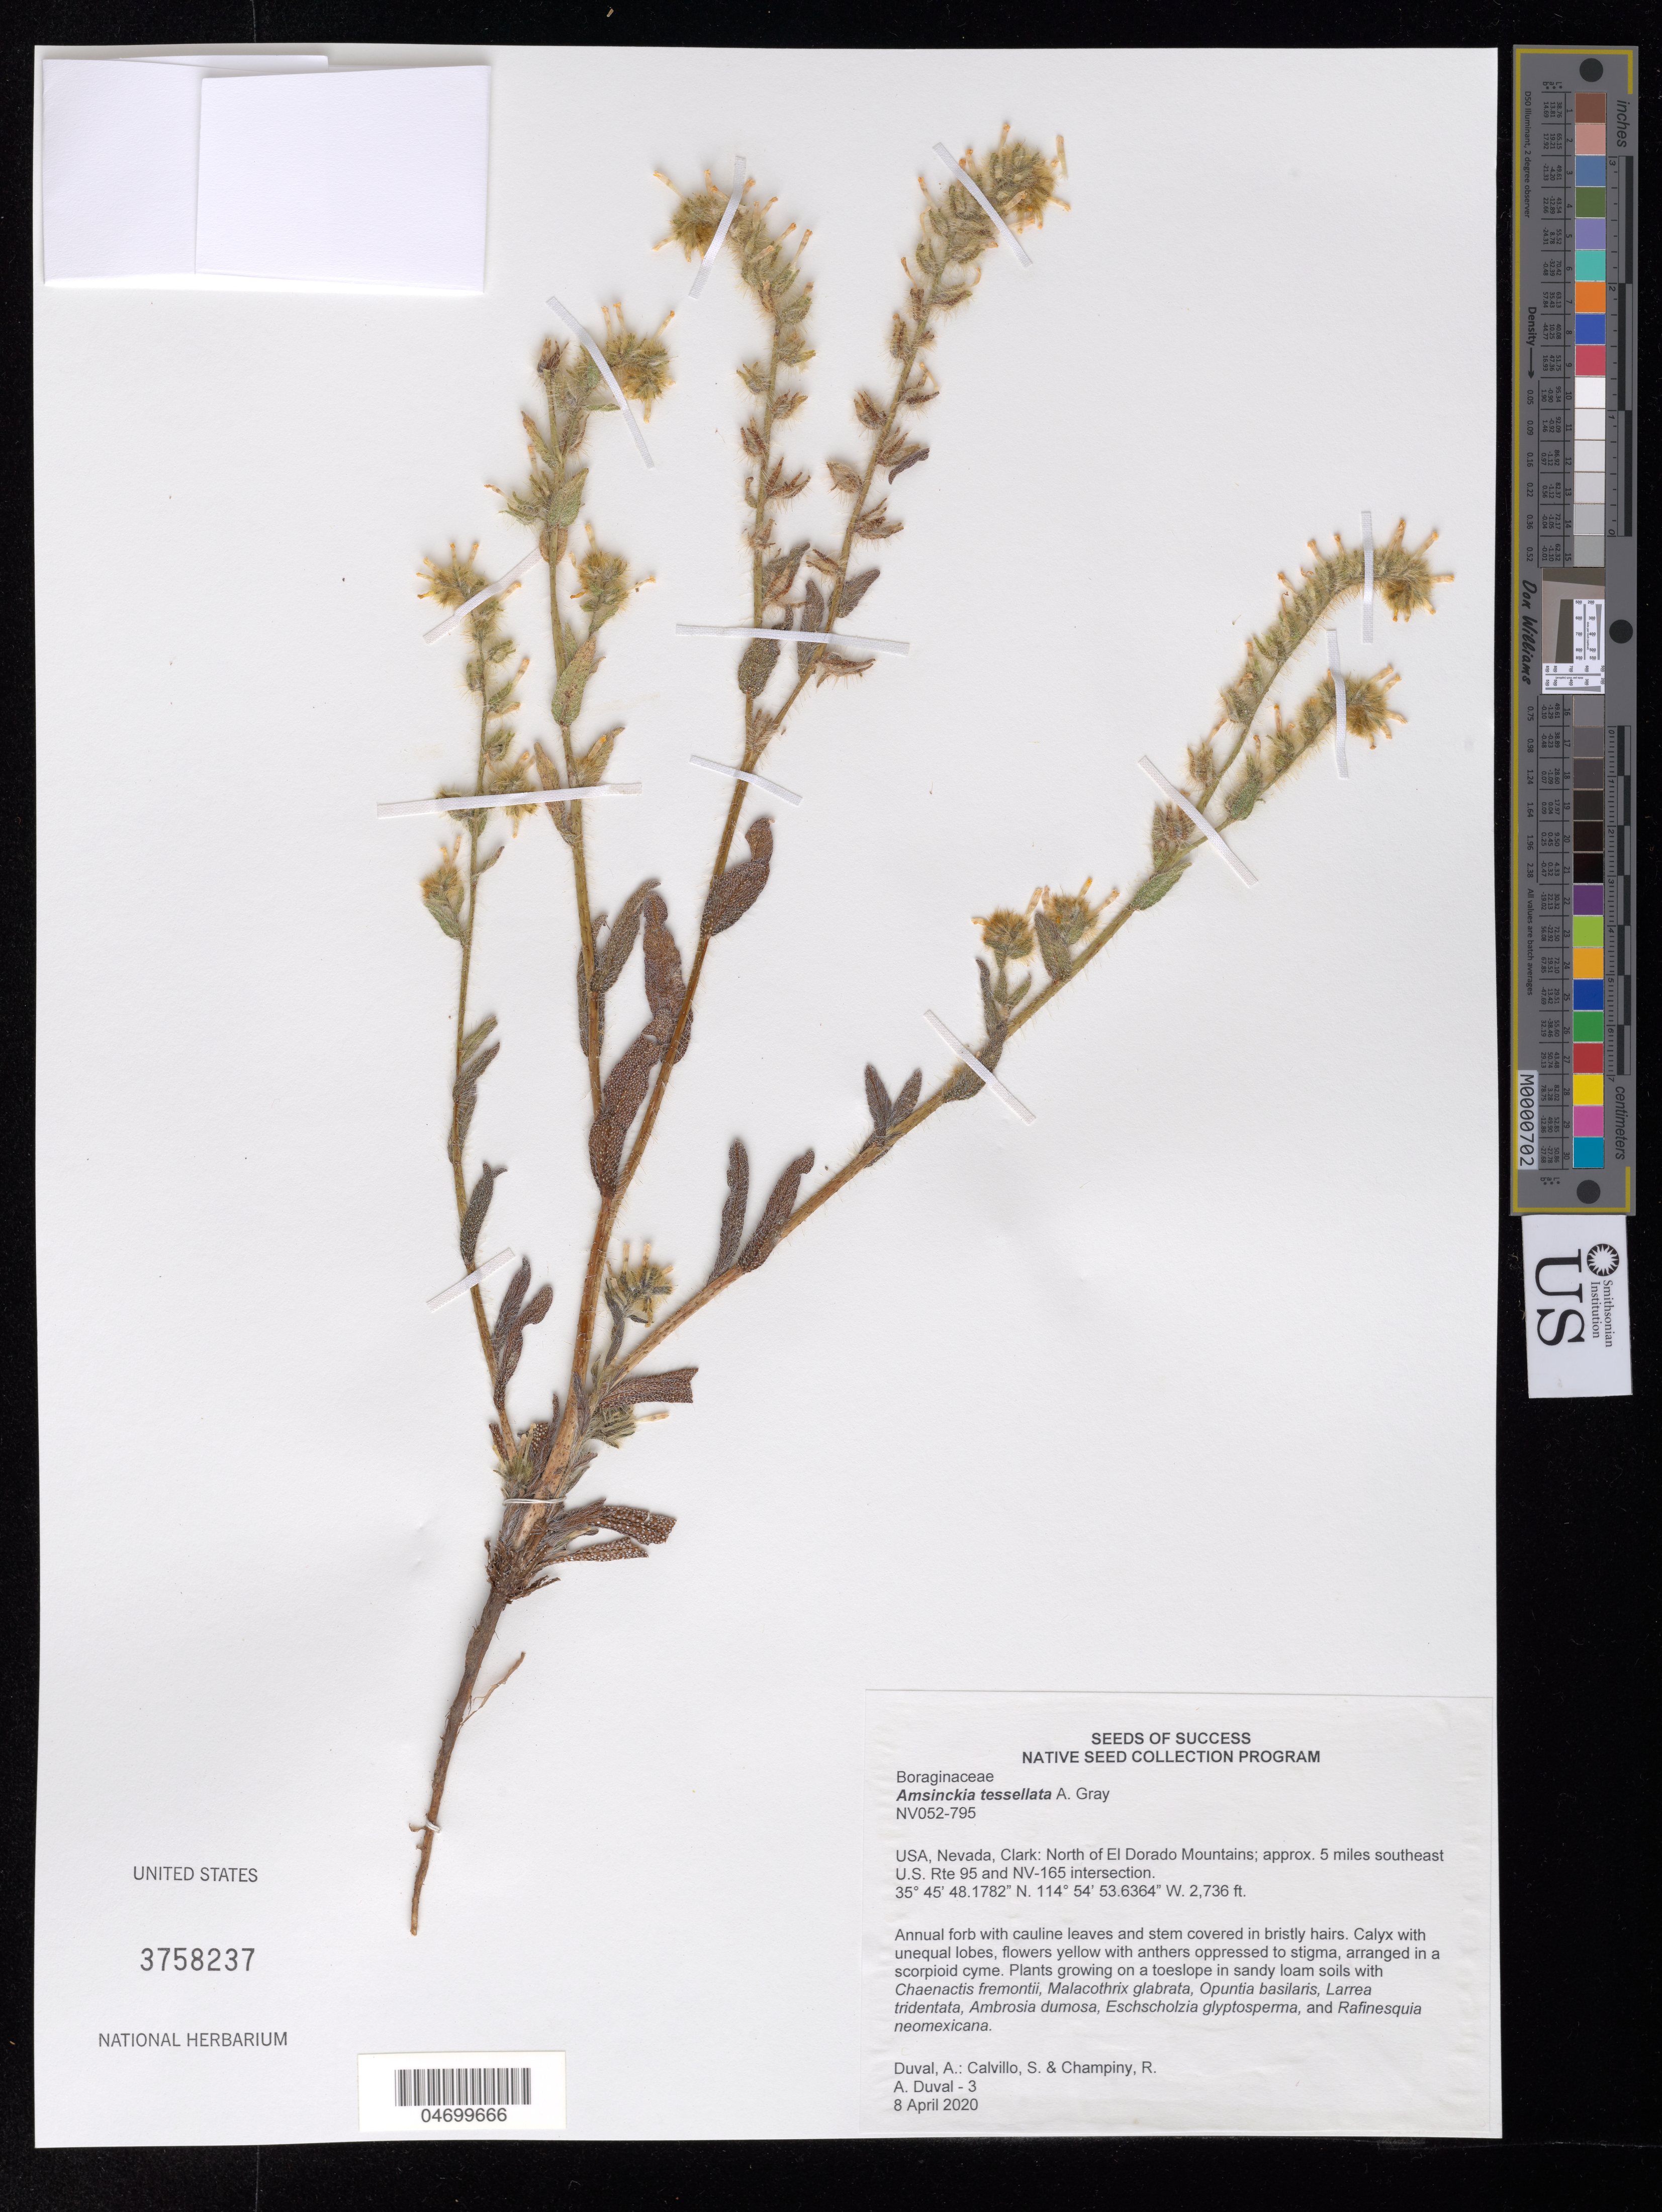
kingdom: Plantae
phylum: Tracheophyta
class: Magnoliopsida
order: Boraginales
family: Boraginaceae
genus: Amsinckia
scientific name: Amsinckia tessellata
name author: A. Gray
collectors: A. Duval, S. Calvillo & R. Champiny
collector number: NV052-795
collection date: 2020-04-08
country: United States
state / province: Nevada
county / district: Clark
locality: N of El Dorado Mountains, 5 mi. SE US Rte.95 and NV-165 intersection.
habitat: Sandy loam with Opuntia basilaris, Larrea tridentata, Ambrosia dumosa, etc.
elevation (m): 834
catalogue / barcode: US 3758237